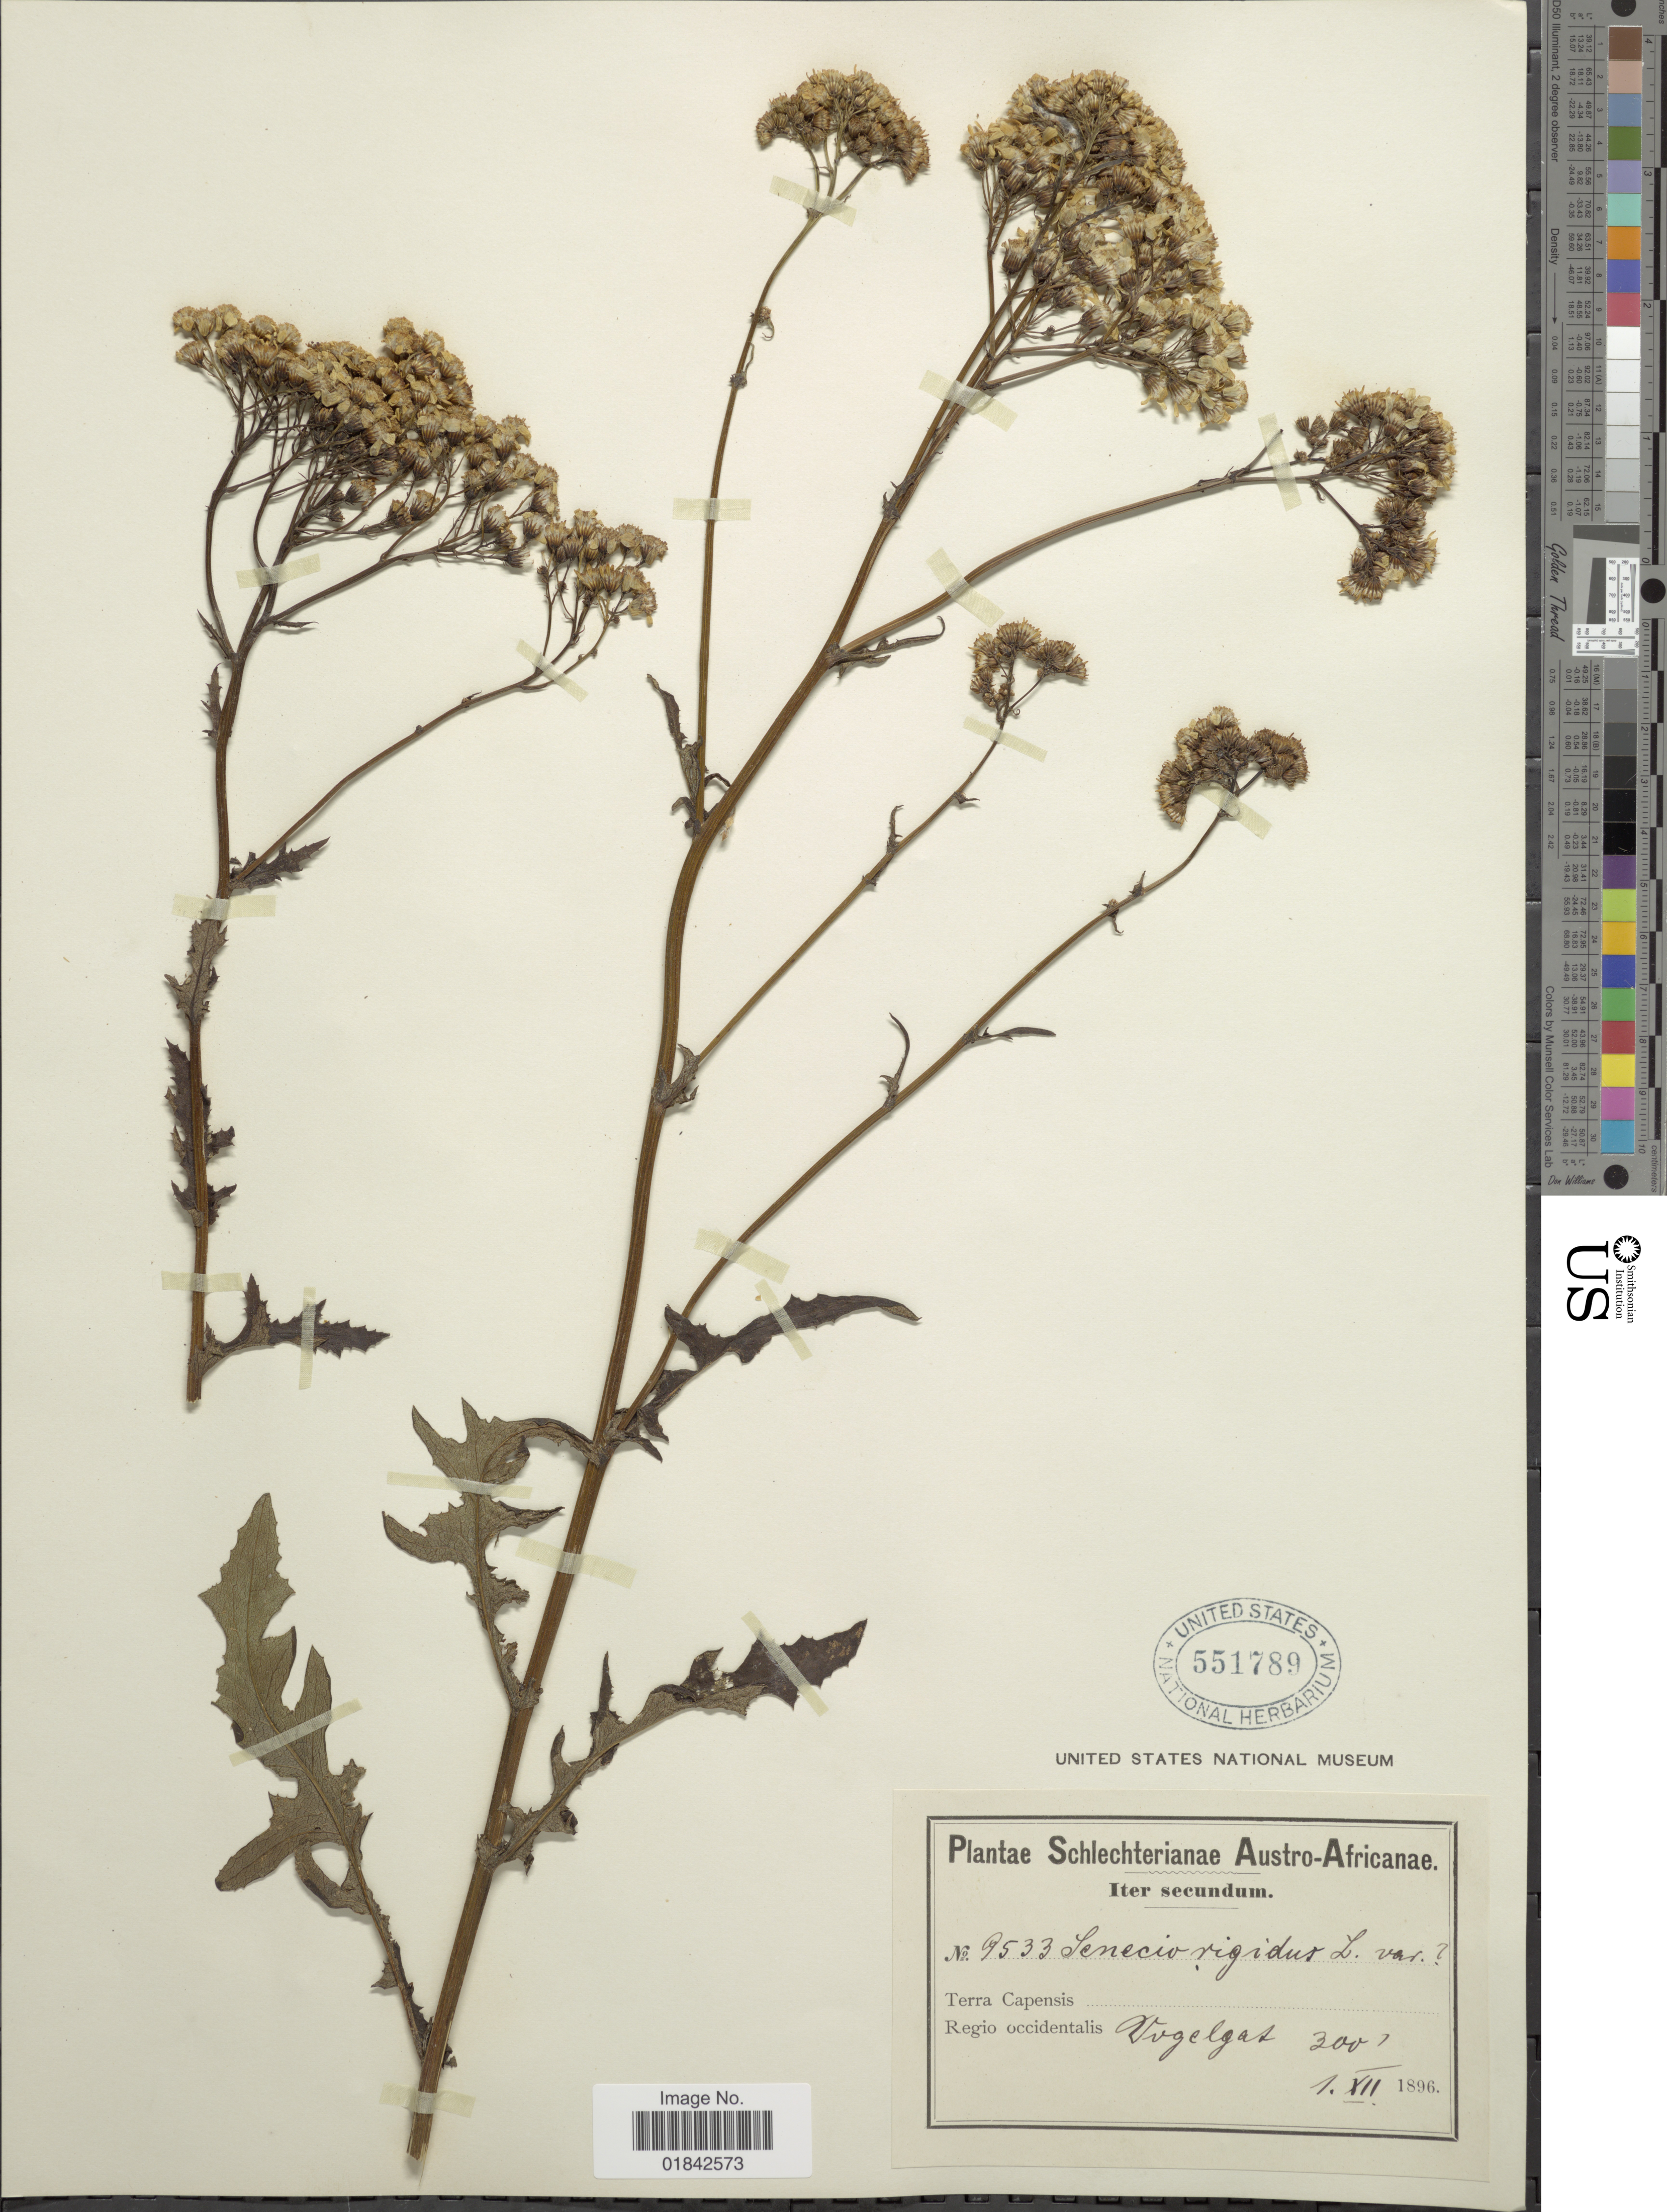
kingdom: Plantae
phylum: Tracheophyta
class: Magnoliopsida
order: Asterales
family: Asteraceae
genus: Senecio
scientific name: Senecio rigidus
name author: L.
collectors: Schlechter, --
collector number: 9533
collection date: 1896-12-01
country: South Africa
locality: Austro- Africanae, Terra Capensis, Regio occidentalis, Vogelgat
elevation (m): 91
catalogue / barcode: US 551789